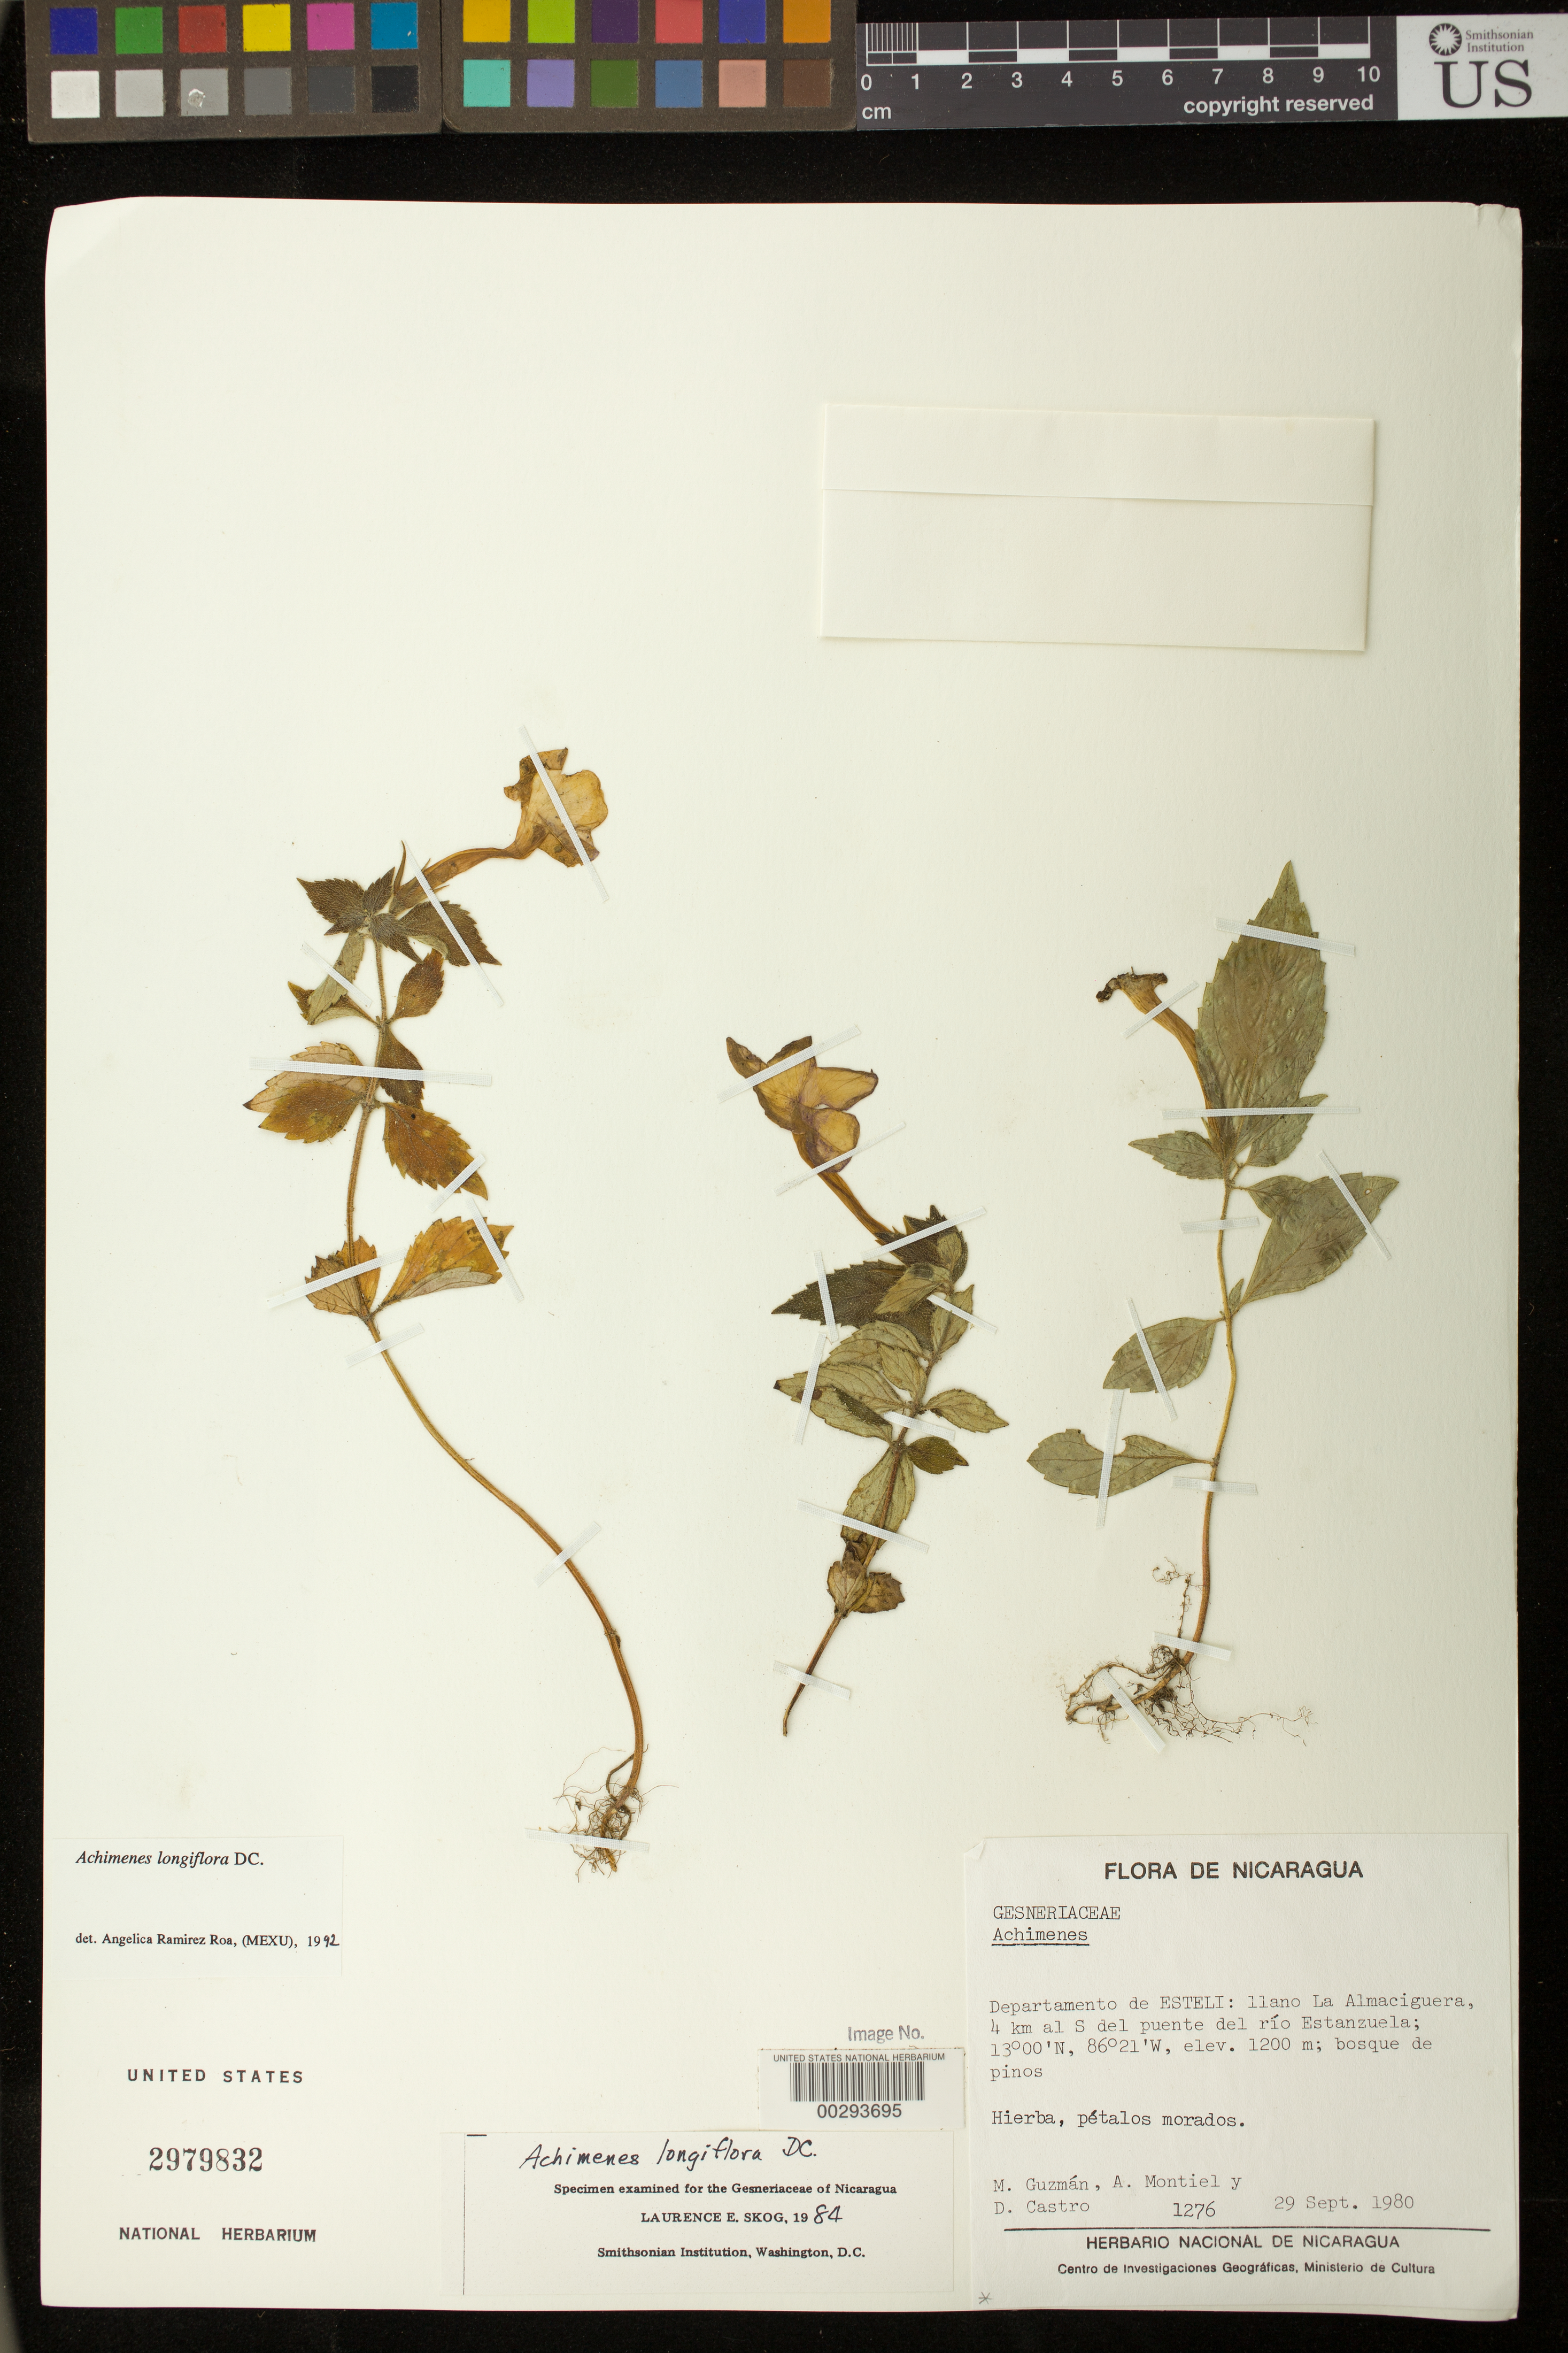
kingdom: Plantae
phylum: Tracheophyta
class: Magnoliopsida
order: Lamiales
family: Gesneriaceae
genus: Achimenes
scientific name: Achimenes longiflora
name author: DC.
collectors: M. Guzmán, A. Montiel & D. Castro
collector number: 1276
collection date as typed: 29 Sep 1980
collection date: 1980-09-29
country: Nicaragua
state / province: Esteli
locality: Llano La Almaciguera, 4 km S del Puente del Rio Estanzuela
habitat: Pine forest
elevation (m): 1200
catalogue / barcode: US 2979832